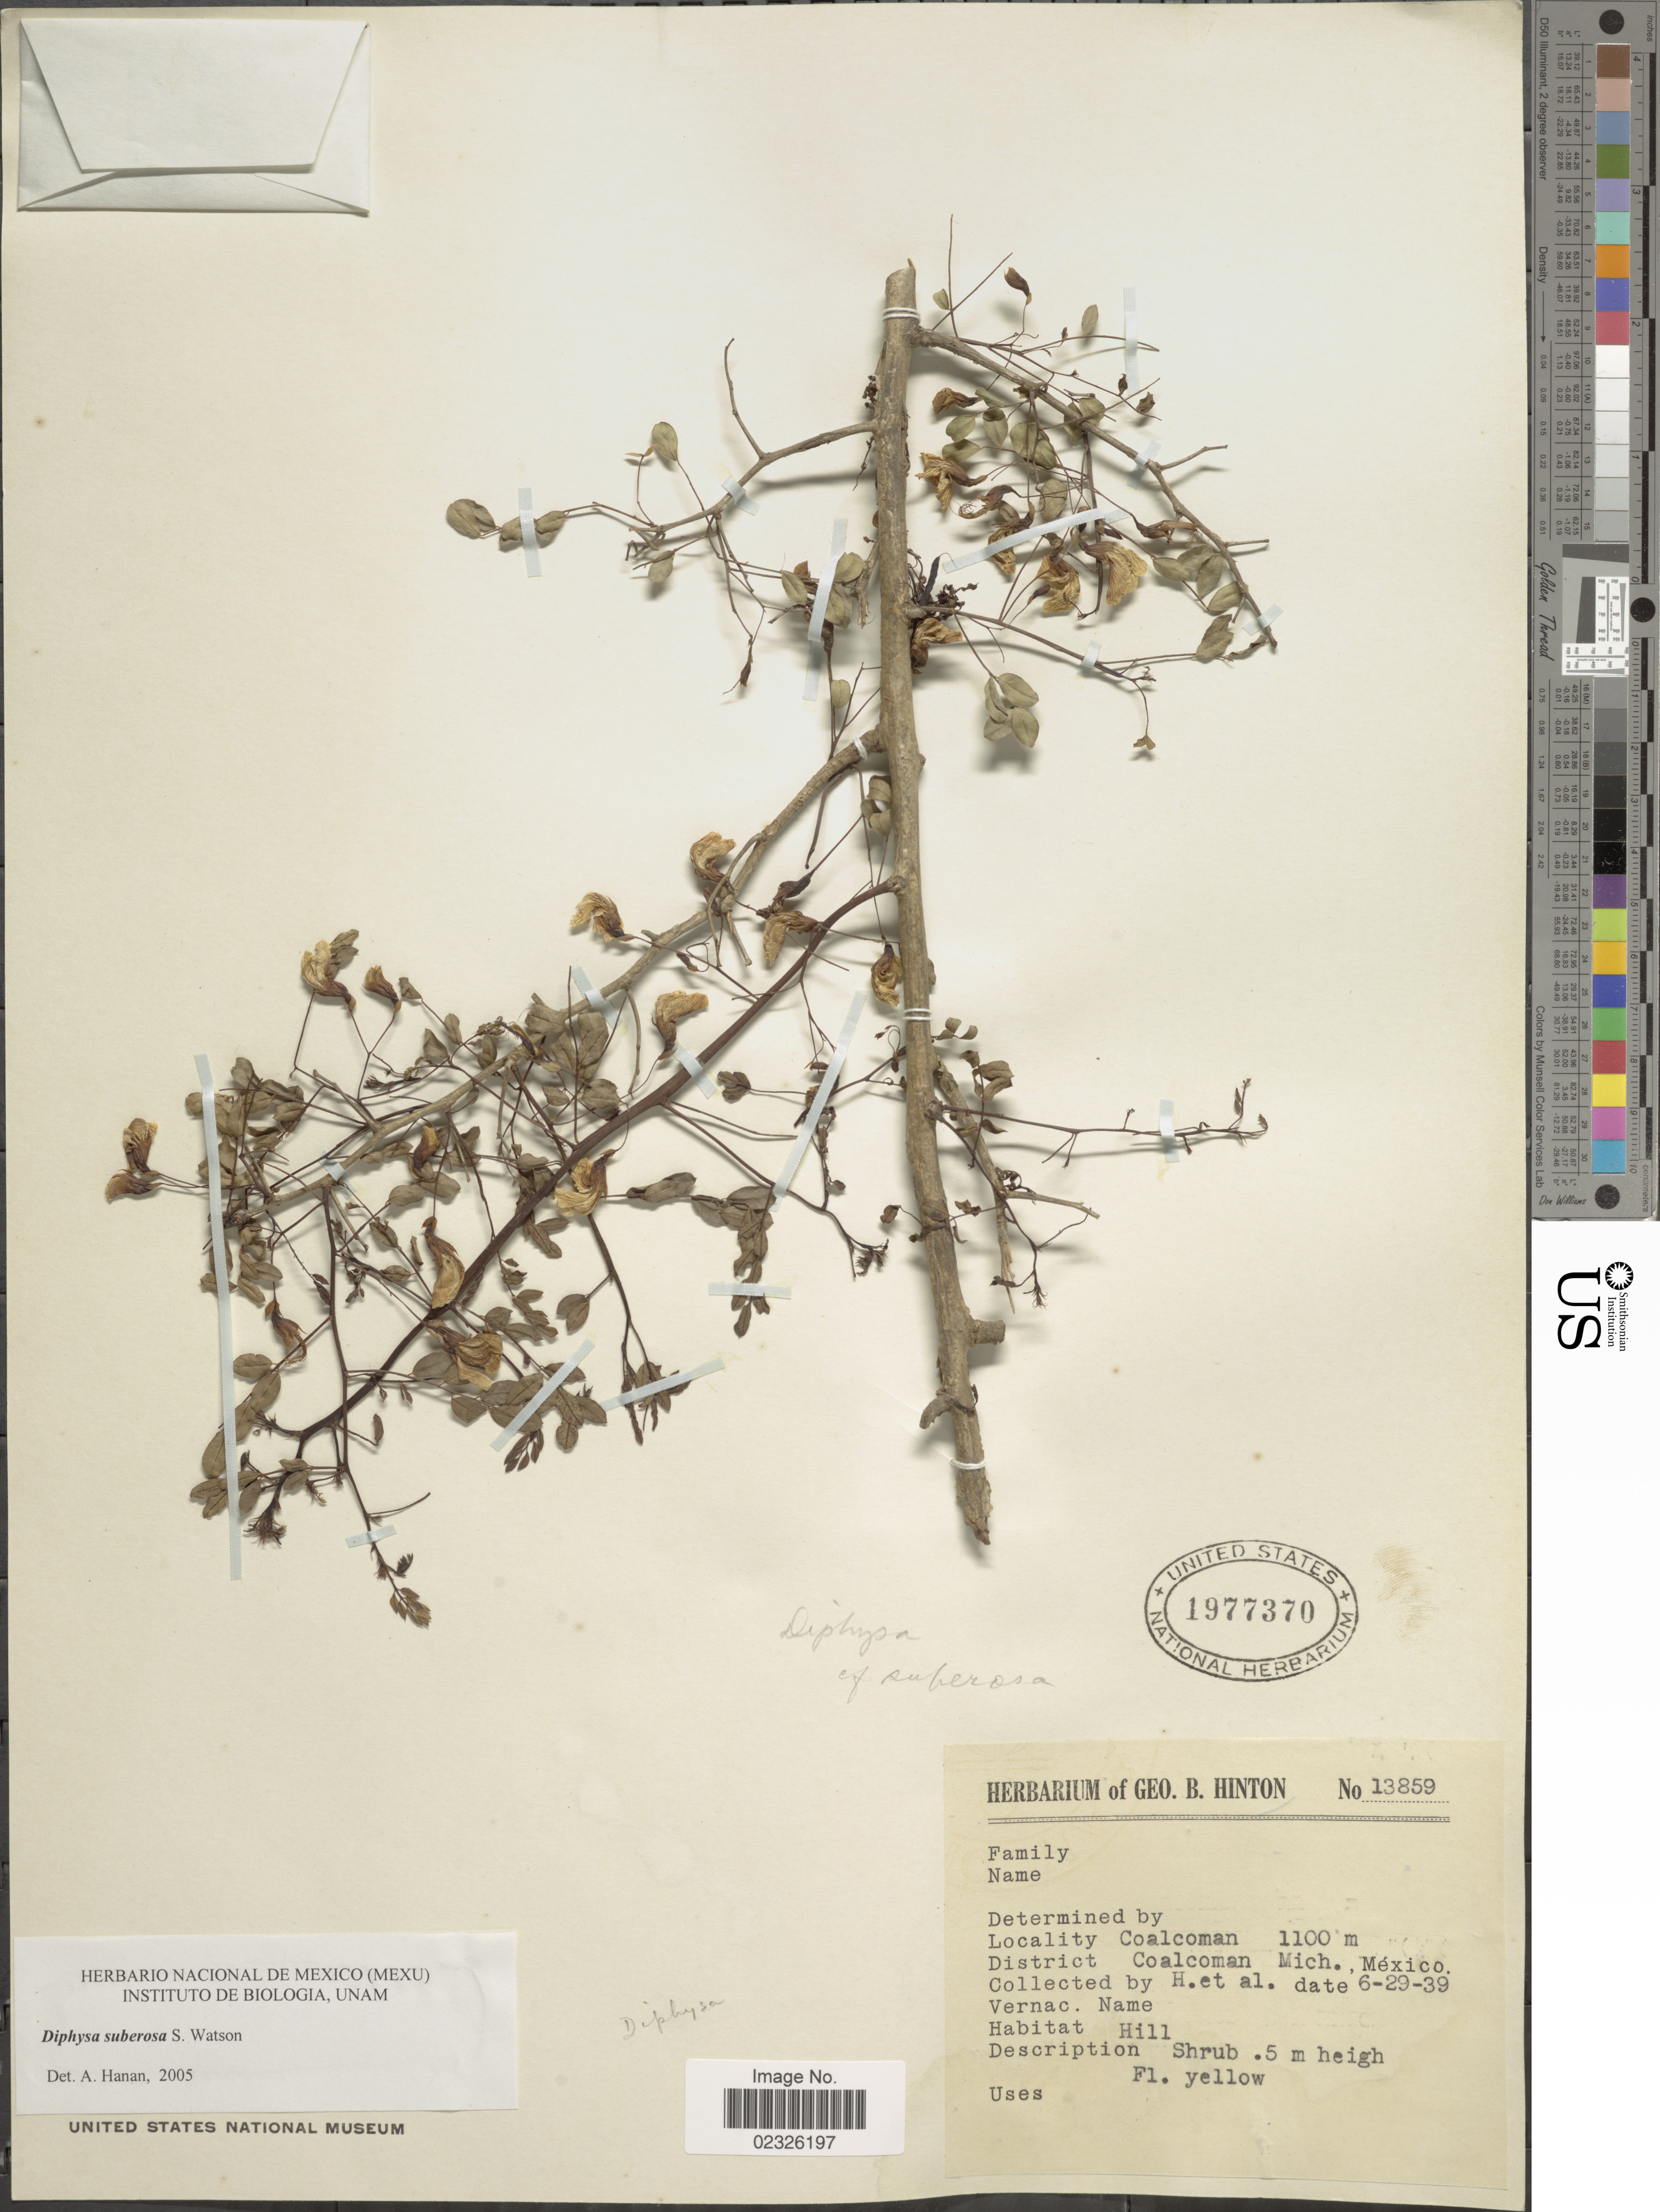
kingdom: Plantae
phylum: Tracheophyta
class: Magnoliopsida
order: Fabales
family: Fabaceae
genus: Diphysa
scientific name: Diphysa suberosa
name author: S. Watson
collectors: G. B. Hinton & et al.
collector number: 13859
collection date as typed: Transcribed d/m/y: 29/6/39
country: Mexico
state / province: Michoacán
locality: Coalcoman, District Coalcoman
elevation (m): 1100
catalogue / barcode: US 1977370